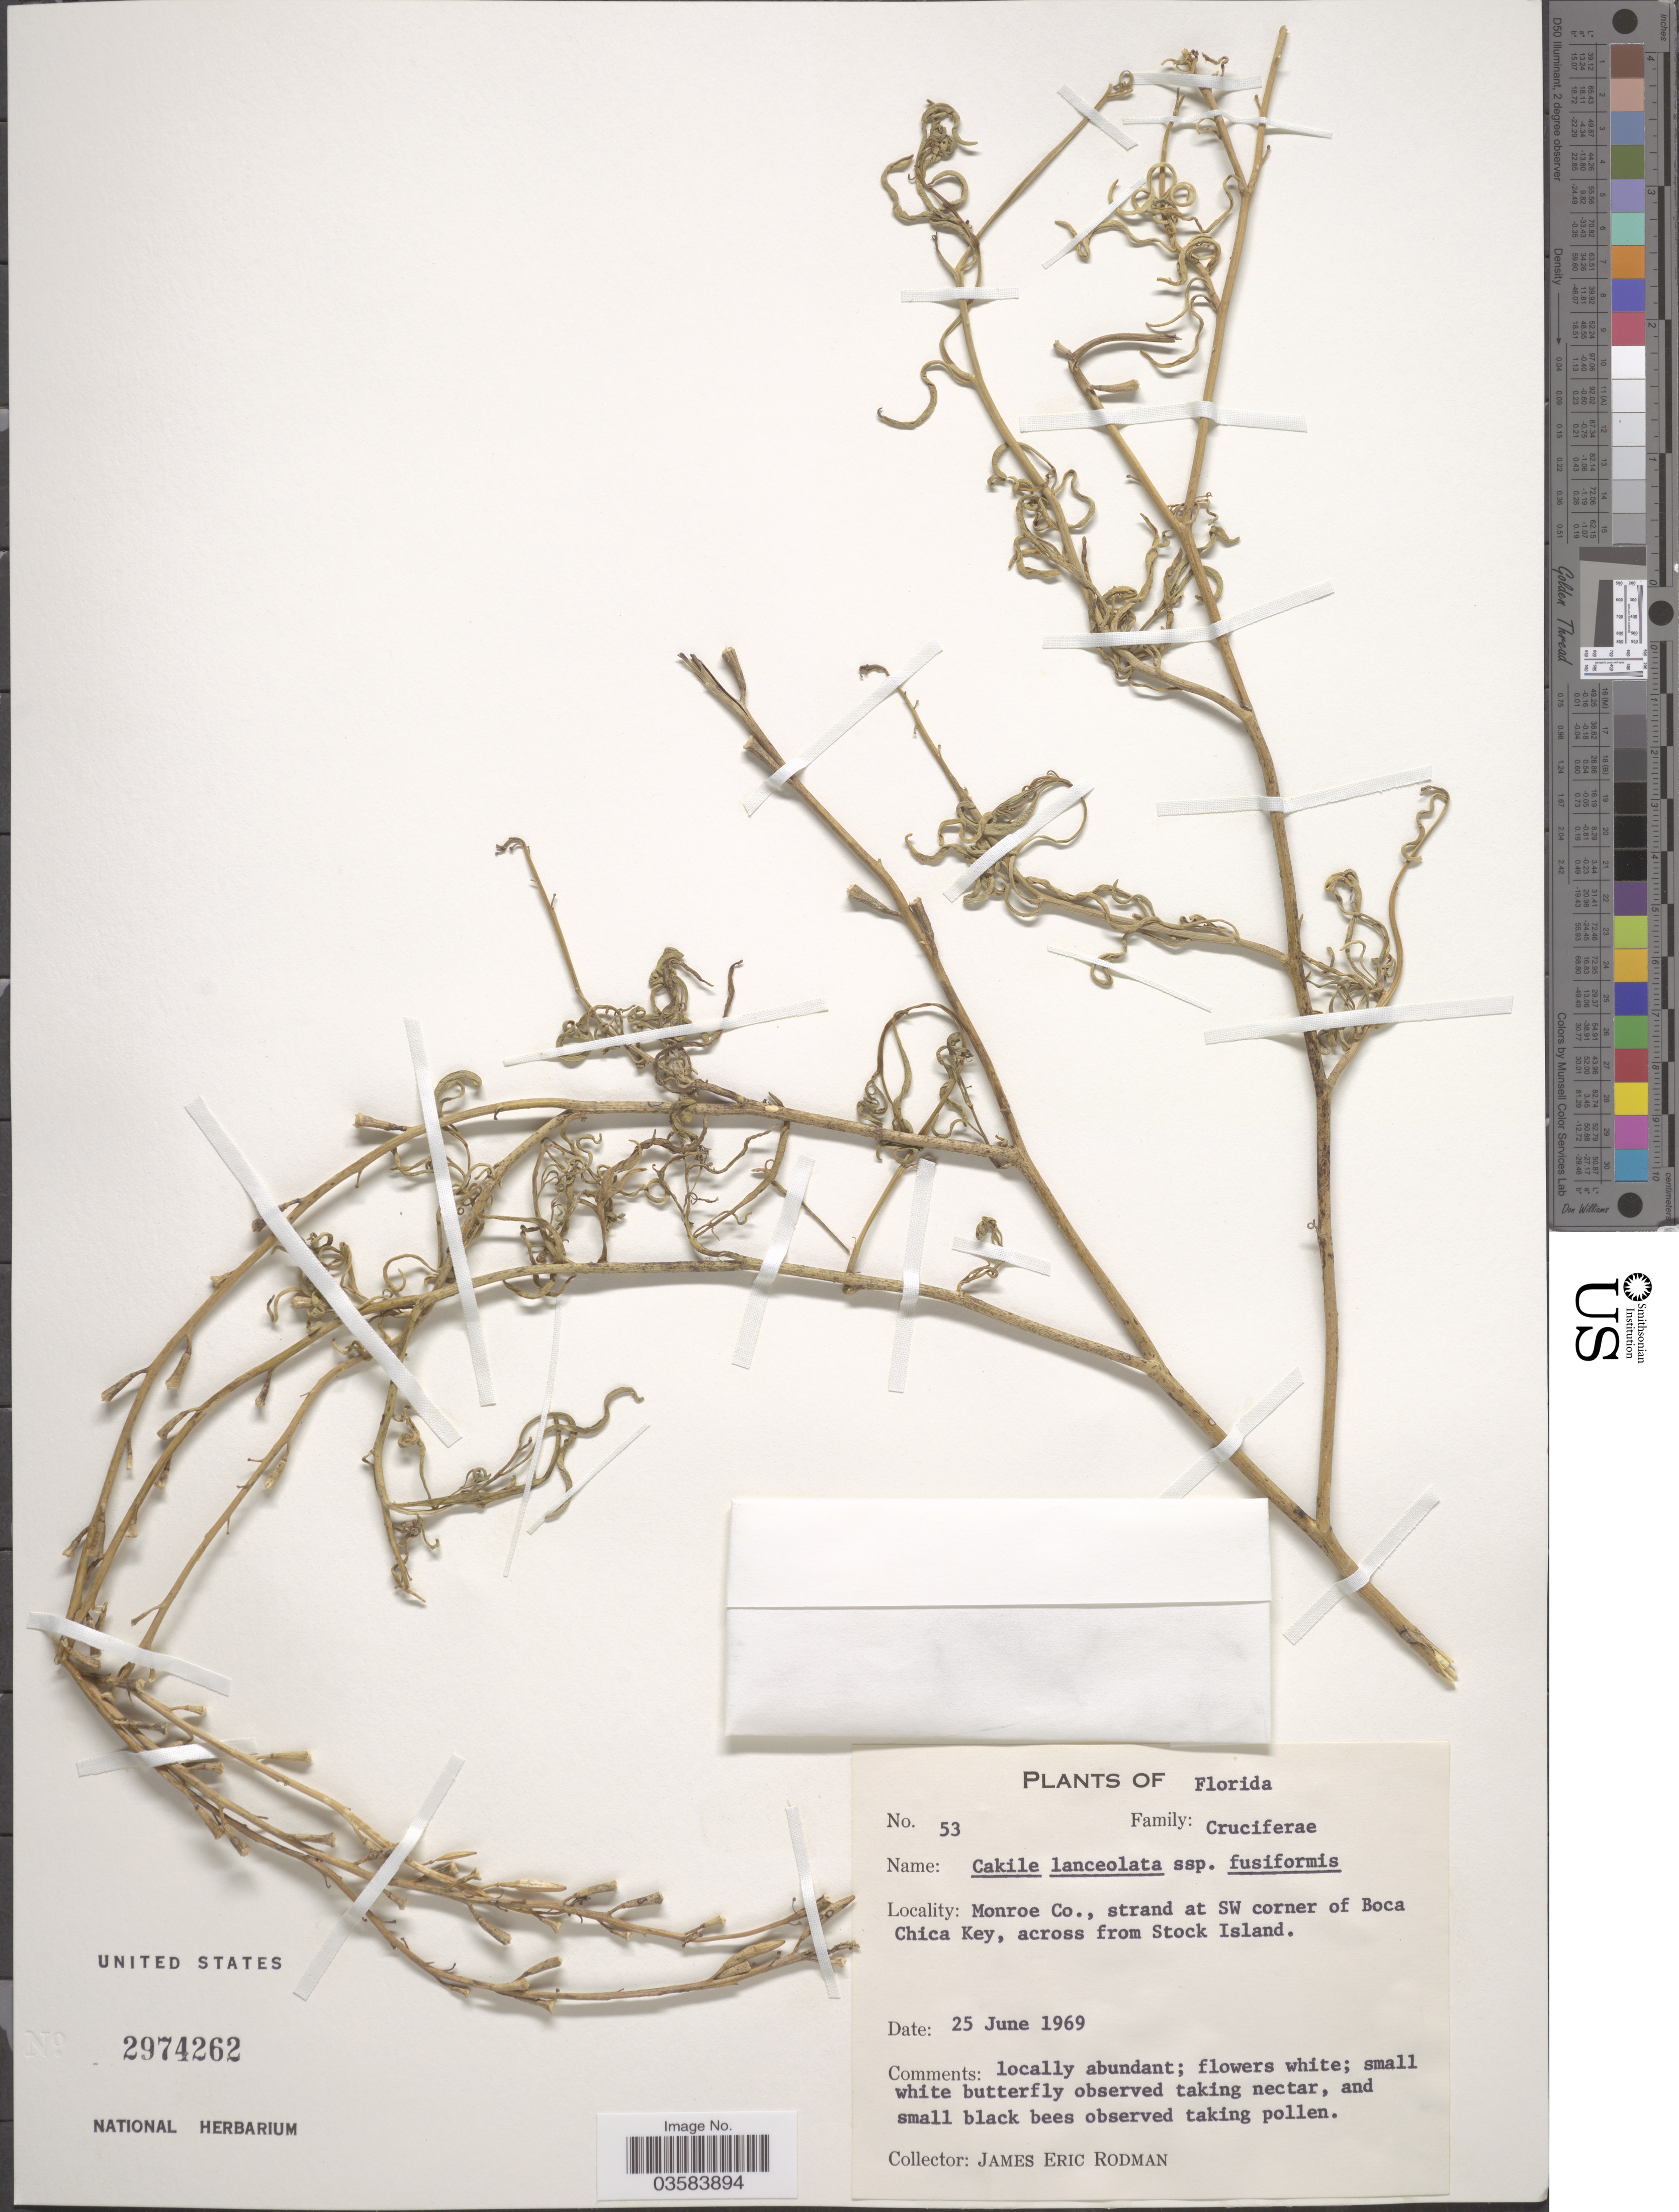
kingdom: Plantae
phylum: Tracheophyta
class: Magnoliopsida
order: Brassicales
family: Brassicaceae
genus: Cakile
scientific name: Cakile lanceolata subsp. fusiformis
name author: (Greene) Rodman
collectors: J. Rodman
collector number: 53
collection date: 1969-06-25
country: United States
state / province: Florida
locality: Monroe Co., strand at SW corner of Boca Chica Key, across from Stock Island.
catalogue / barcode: US 2974262